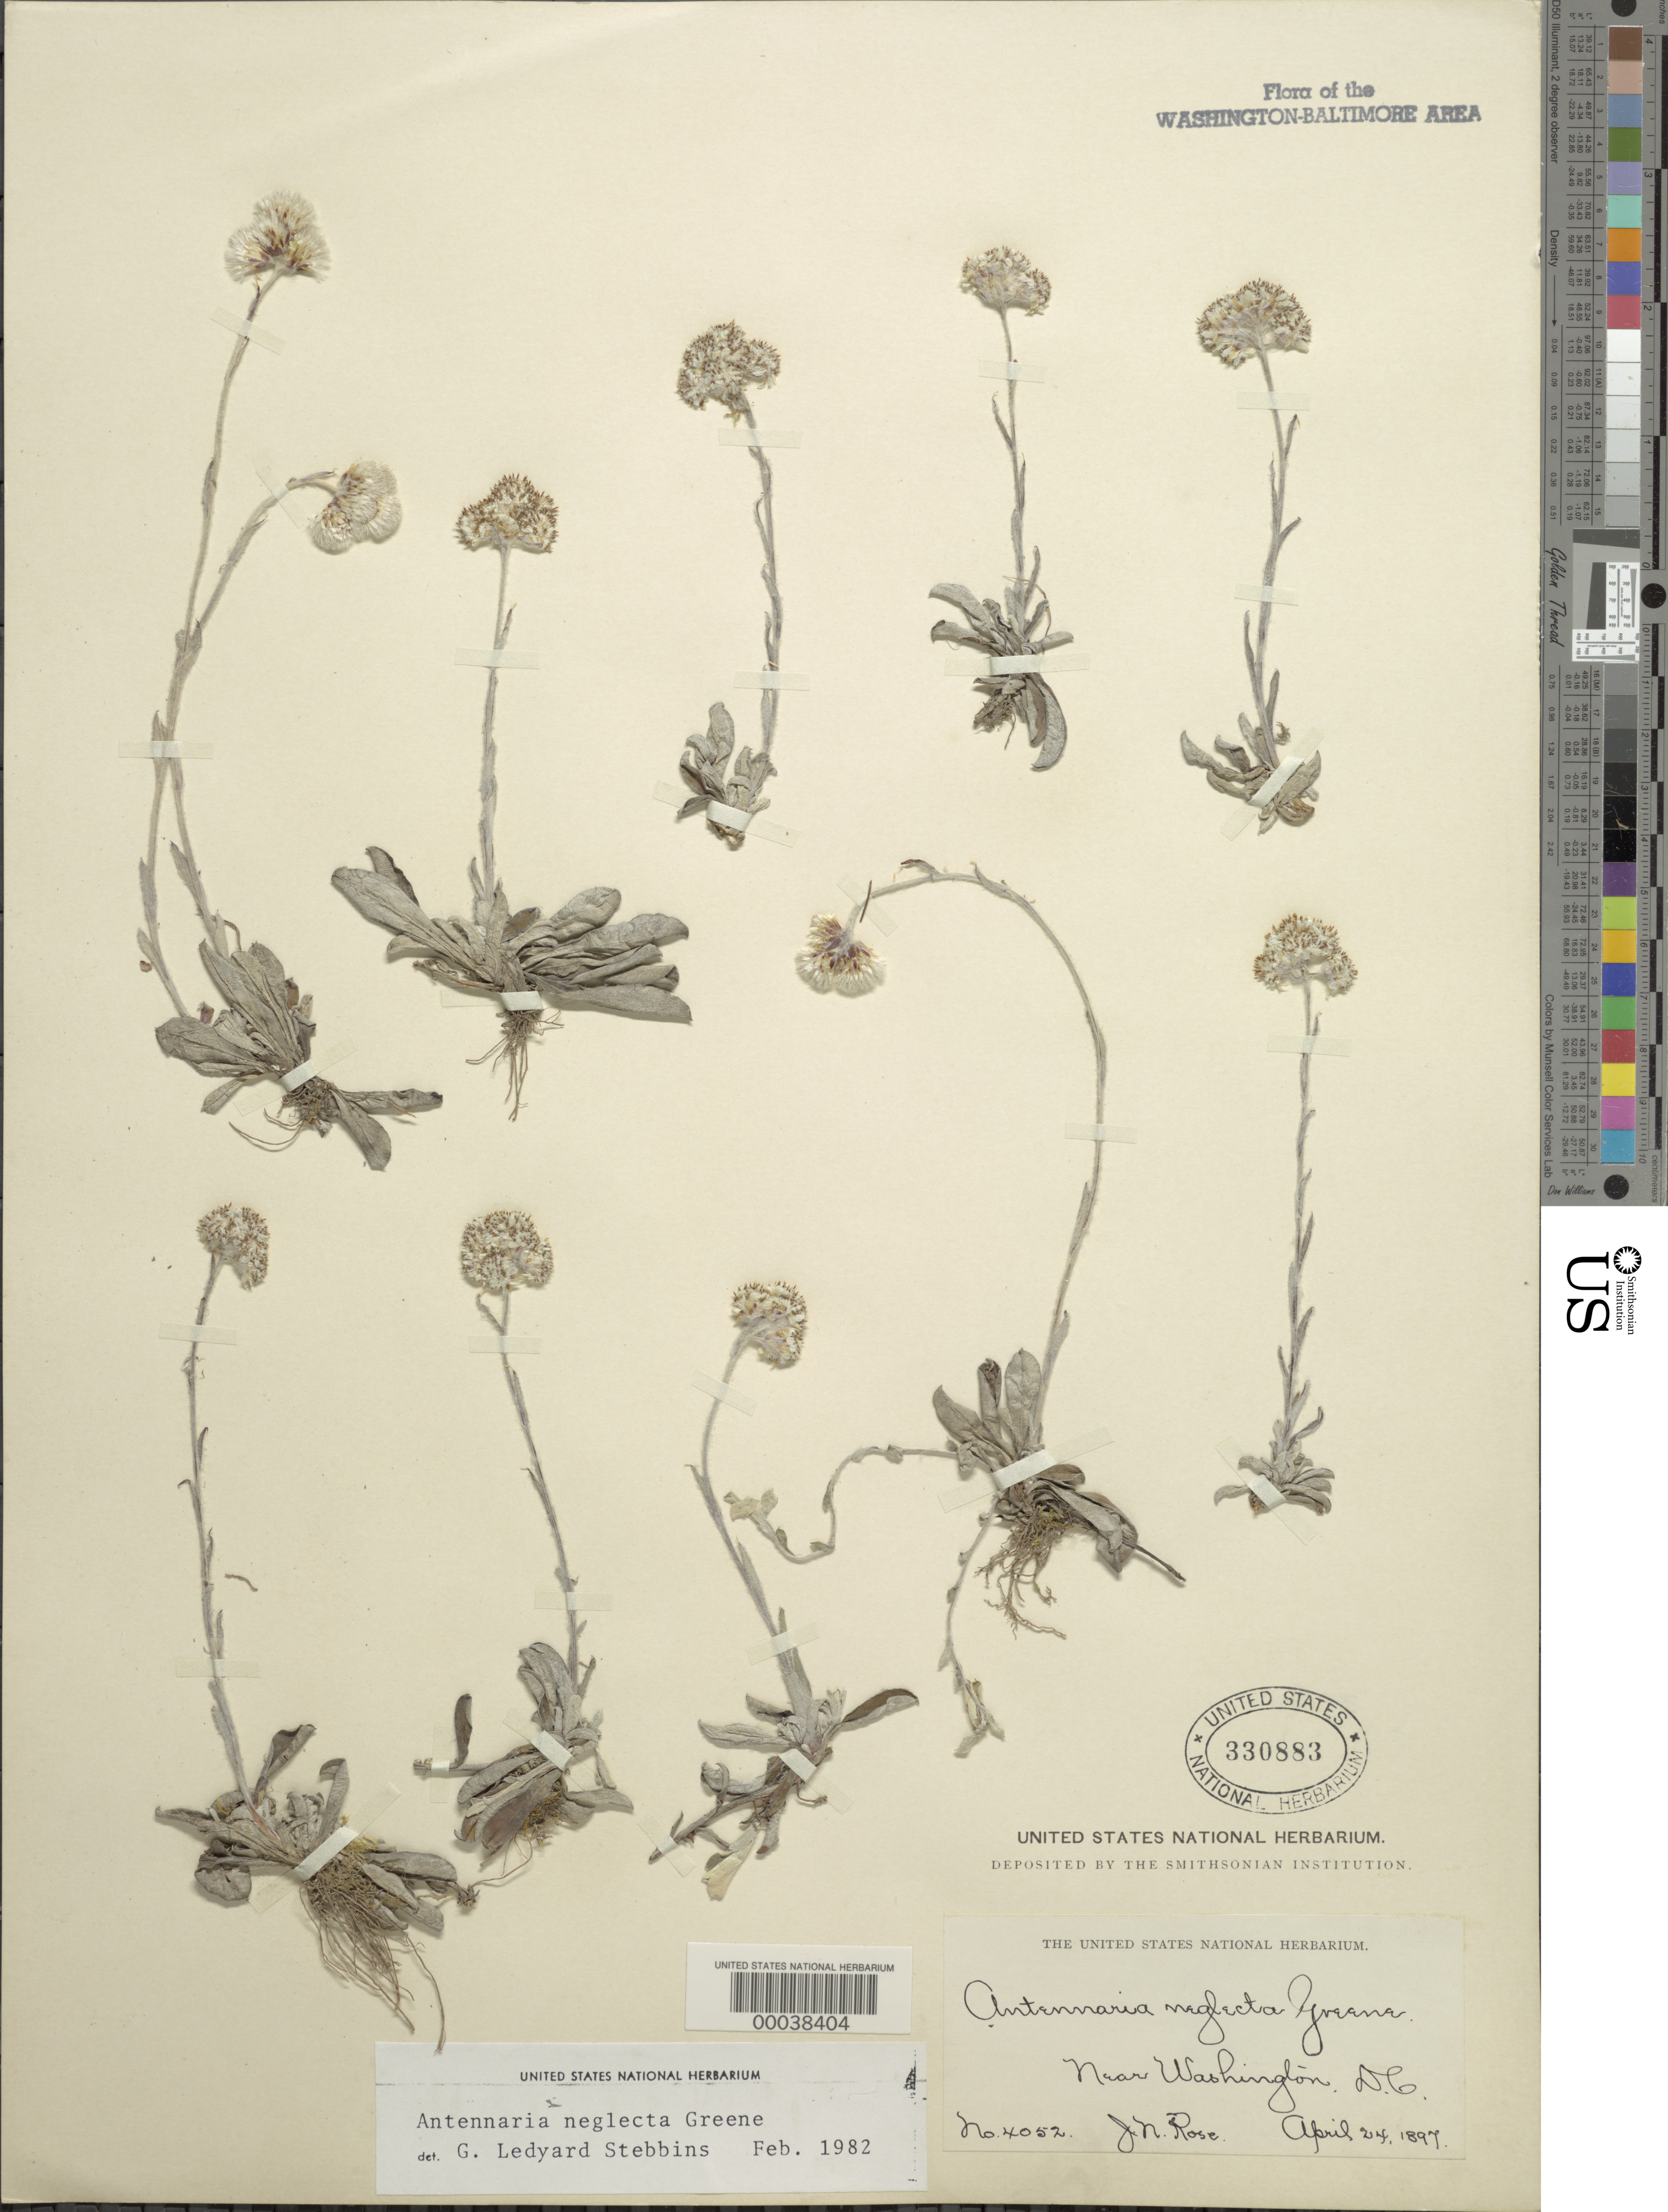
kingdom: Plantae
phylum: Tracheophyta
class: Magnoliopsida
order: Asterales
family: Asteraceae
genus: Antennaria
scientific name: Antennaria neglecta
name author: Greene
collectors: J. N. Rose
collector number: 4052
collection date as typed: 24 Apr 1897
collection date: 1897-04-24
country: United States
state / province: District of Columbia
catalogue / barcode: US 330883